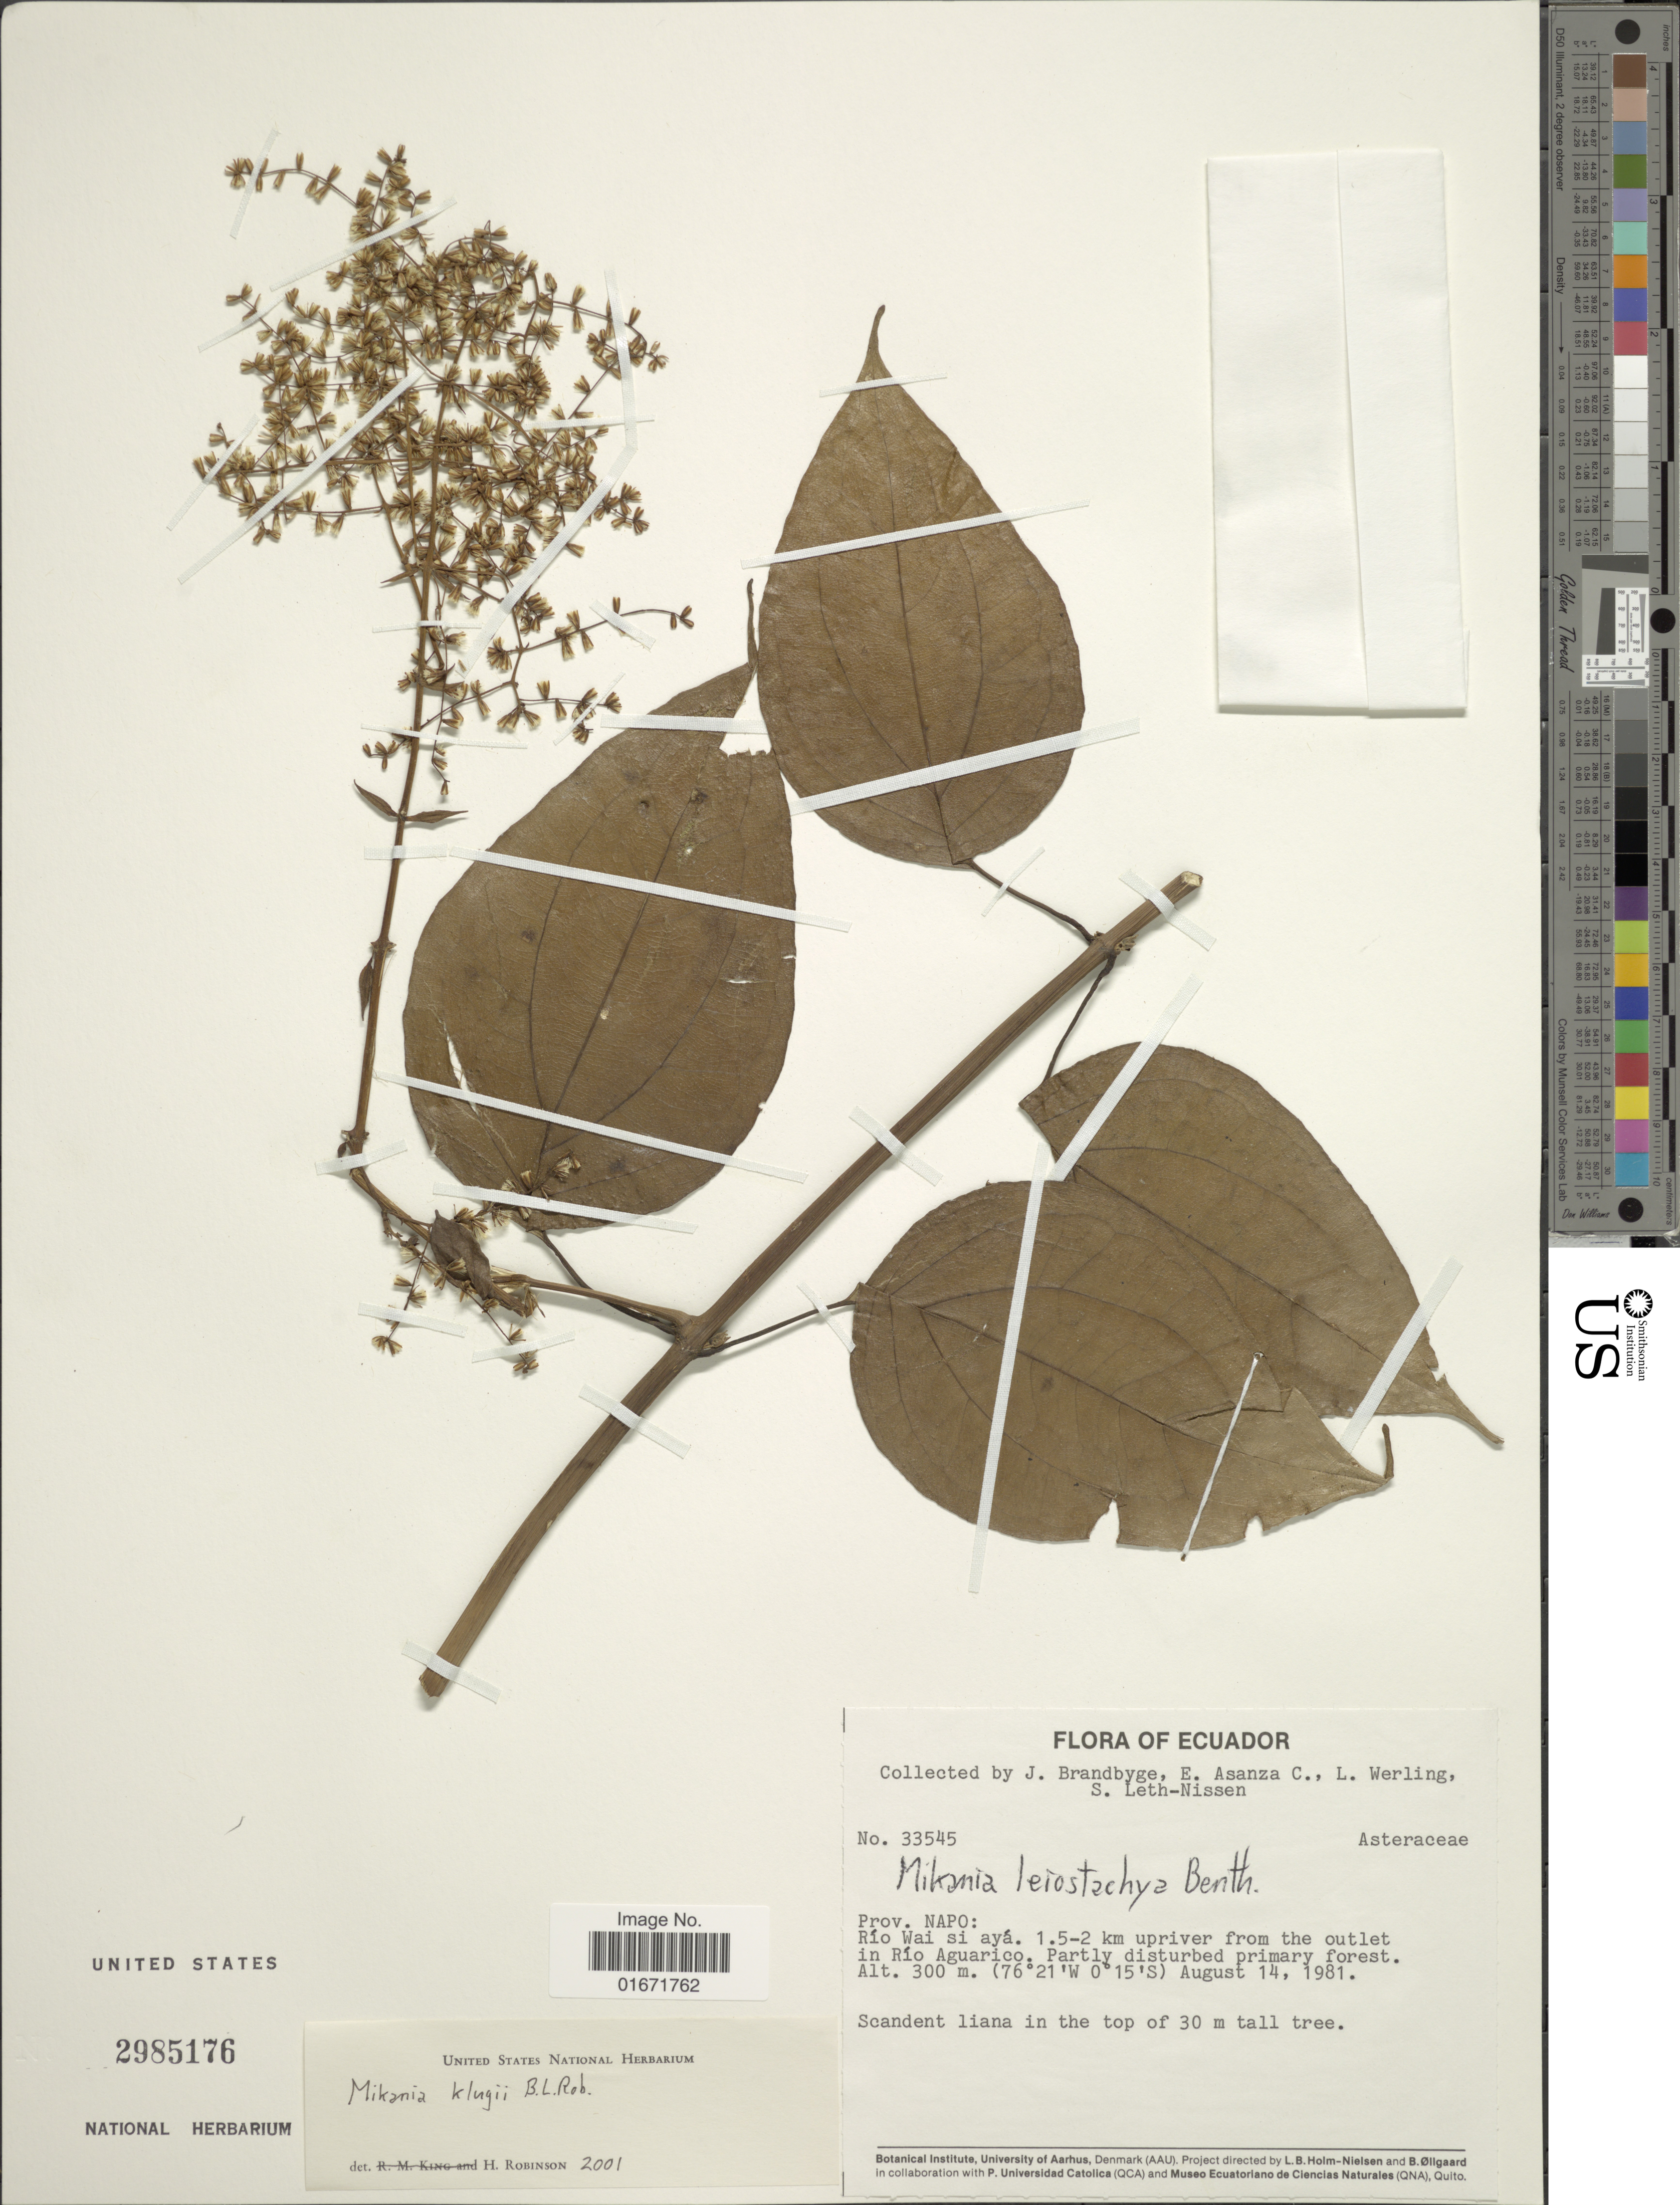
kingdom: Plantae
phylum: Tracheophyta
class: Magnoliopsida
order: Asterales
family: Asteraceae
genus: Mikania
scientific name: Mikania klugii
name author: B.L. Rob.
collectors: J. Brandbyge, E. Asanza C., L. Werling & S. Leth-Nissen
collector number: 33545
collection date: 1981-08-14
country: Ecuador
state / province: Napo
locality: Prov. Napo: Río Wai si ayá. 1.5-2 km upriver from the outlet in Río Aguarico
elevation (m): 300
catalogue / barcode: US 2985176